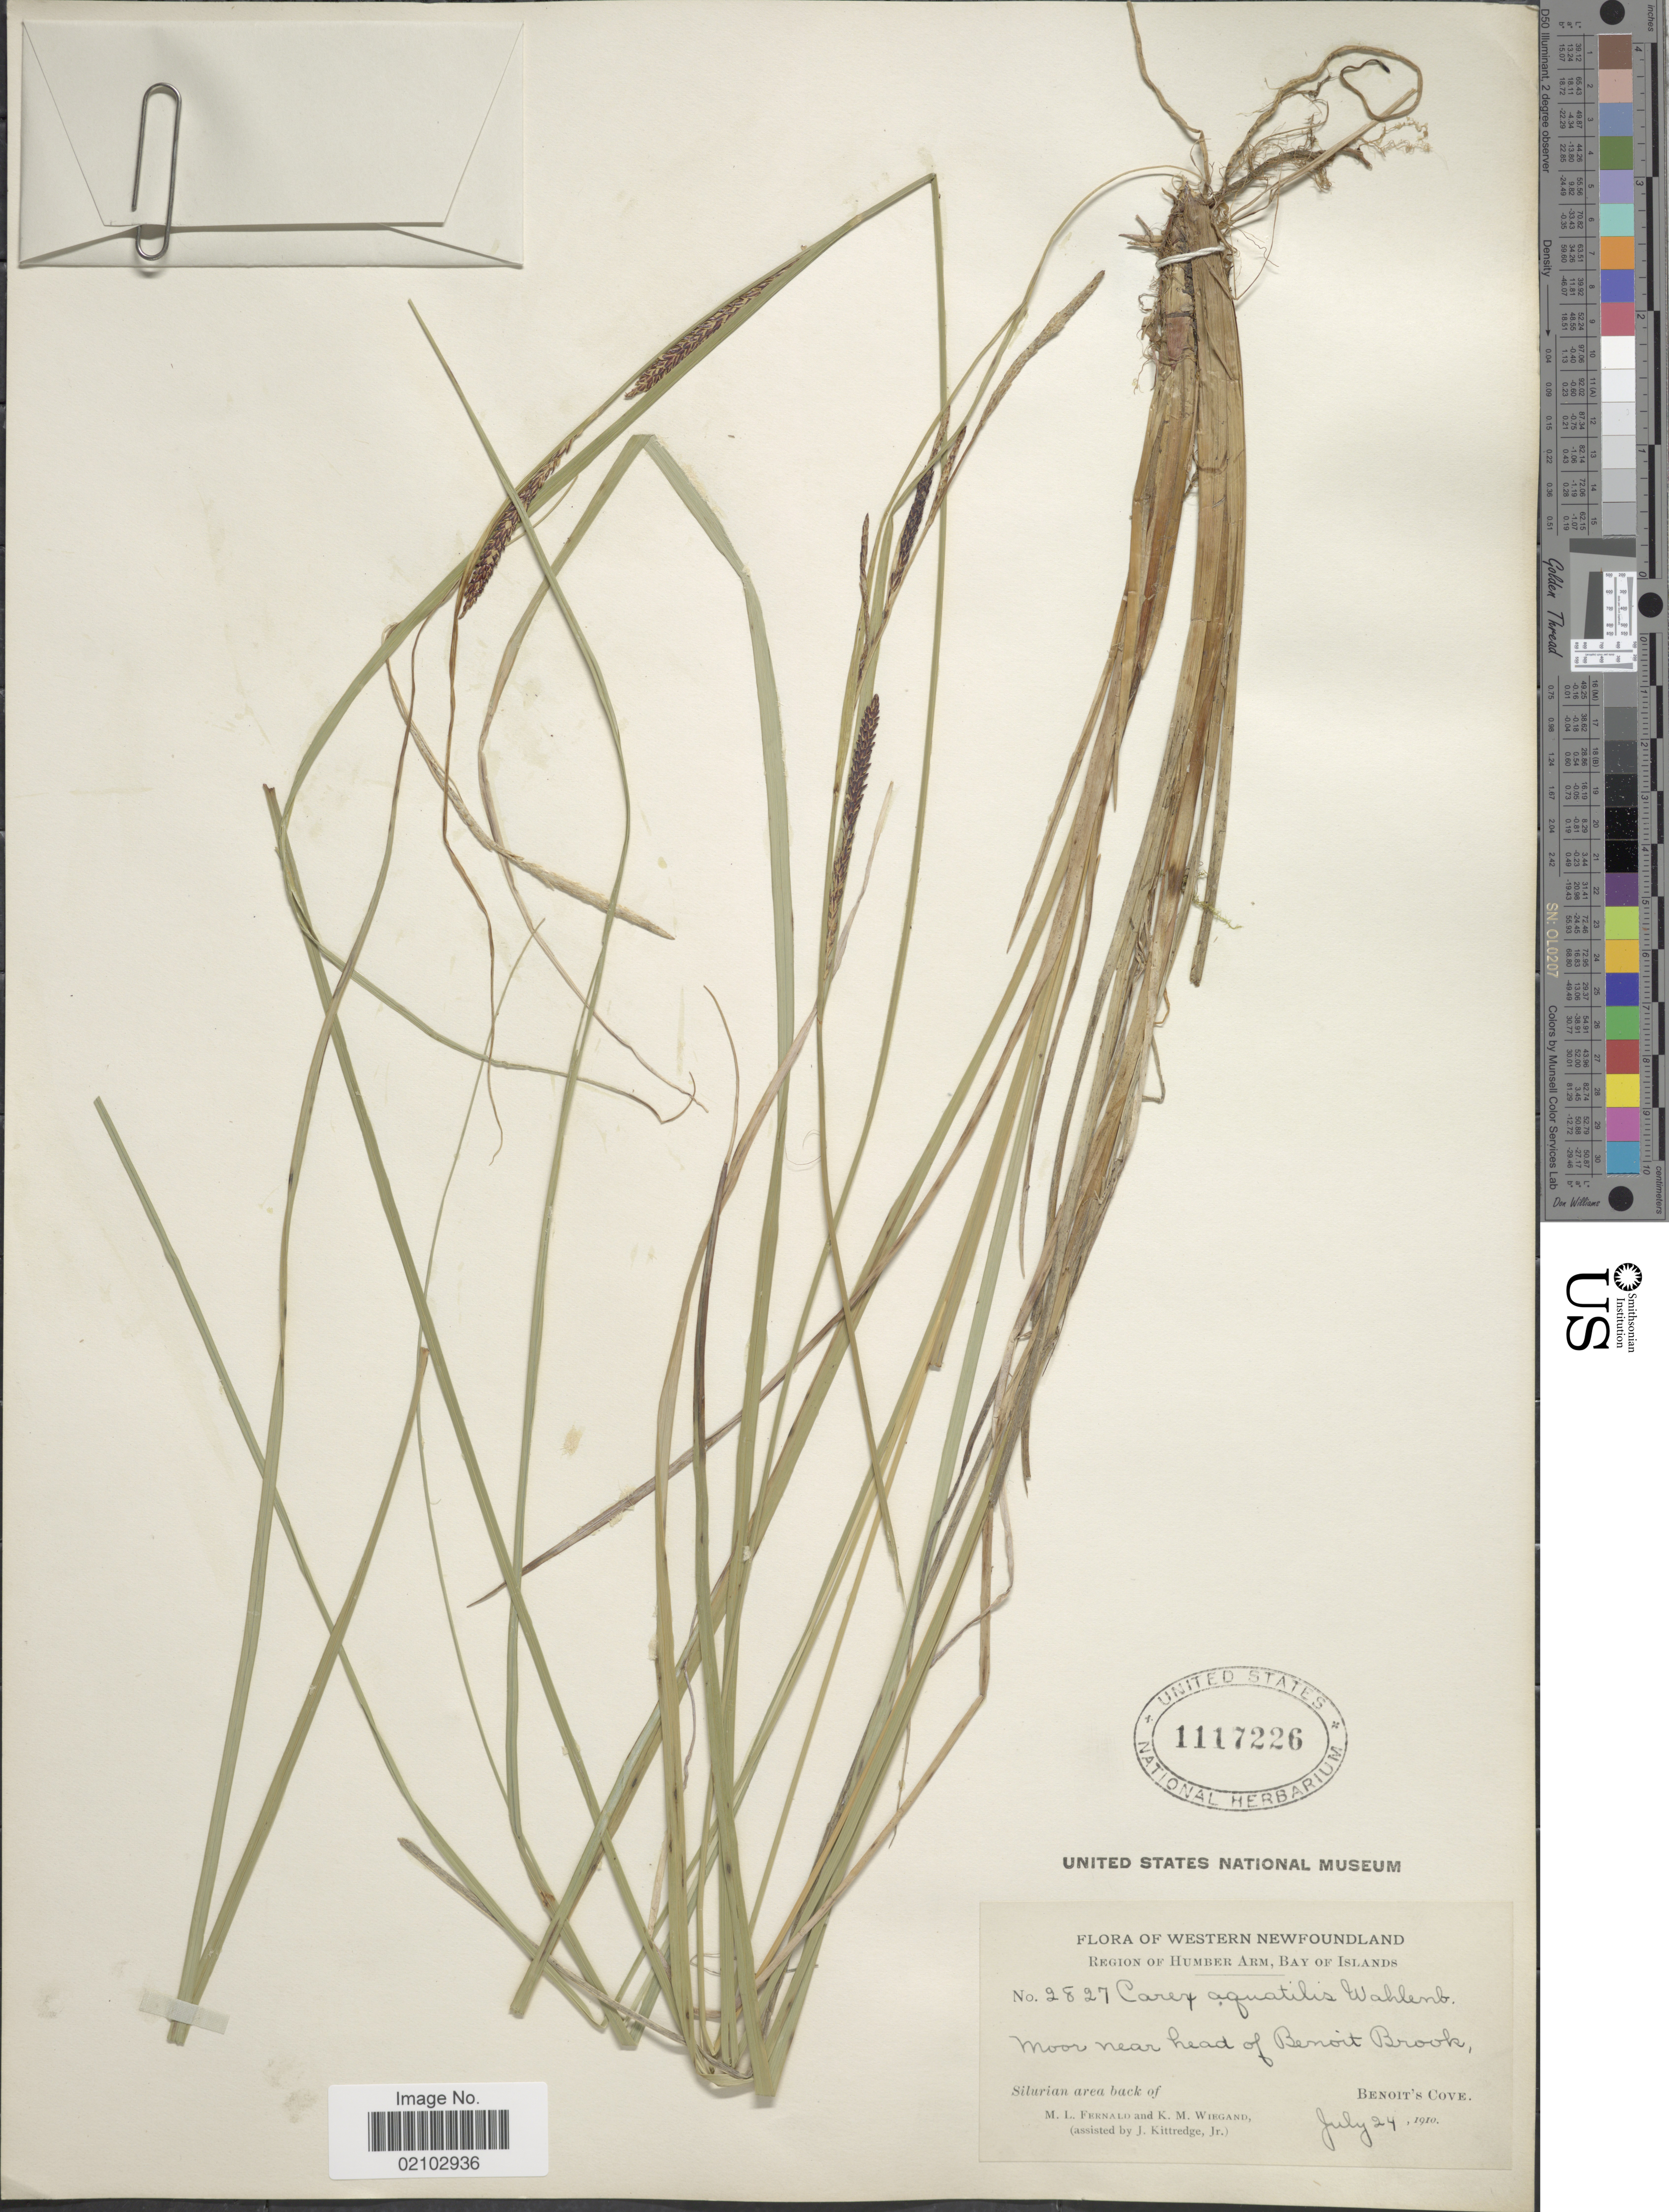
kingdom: Plantae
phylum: Tracheophyta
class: Liliopsida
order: Poales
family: Cyperaceae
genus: Carex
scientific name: Carex aquatilis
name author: Wahlenb.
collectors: M. L. Fernald, K. M. Wiegand & J. Kittredge Jr.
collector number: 2827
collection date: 1910-07-24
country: Canada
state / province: Newfoundland and Labrador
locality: Western Newfoundland, Region of Humber Arm, Bay of Islands, Moor near head of Bernoit Brook, Silurian area back of Benoit's Cove.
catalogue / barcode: US 1117226